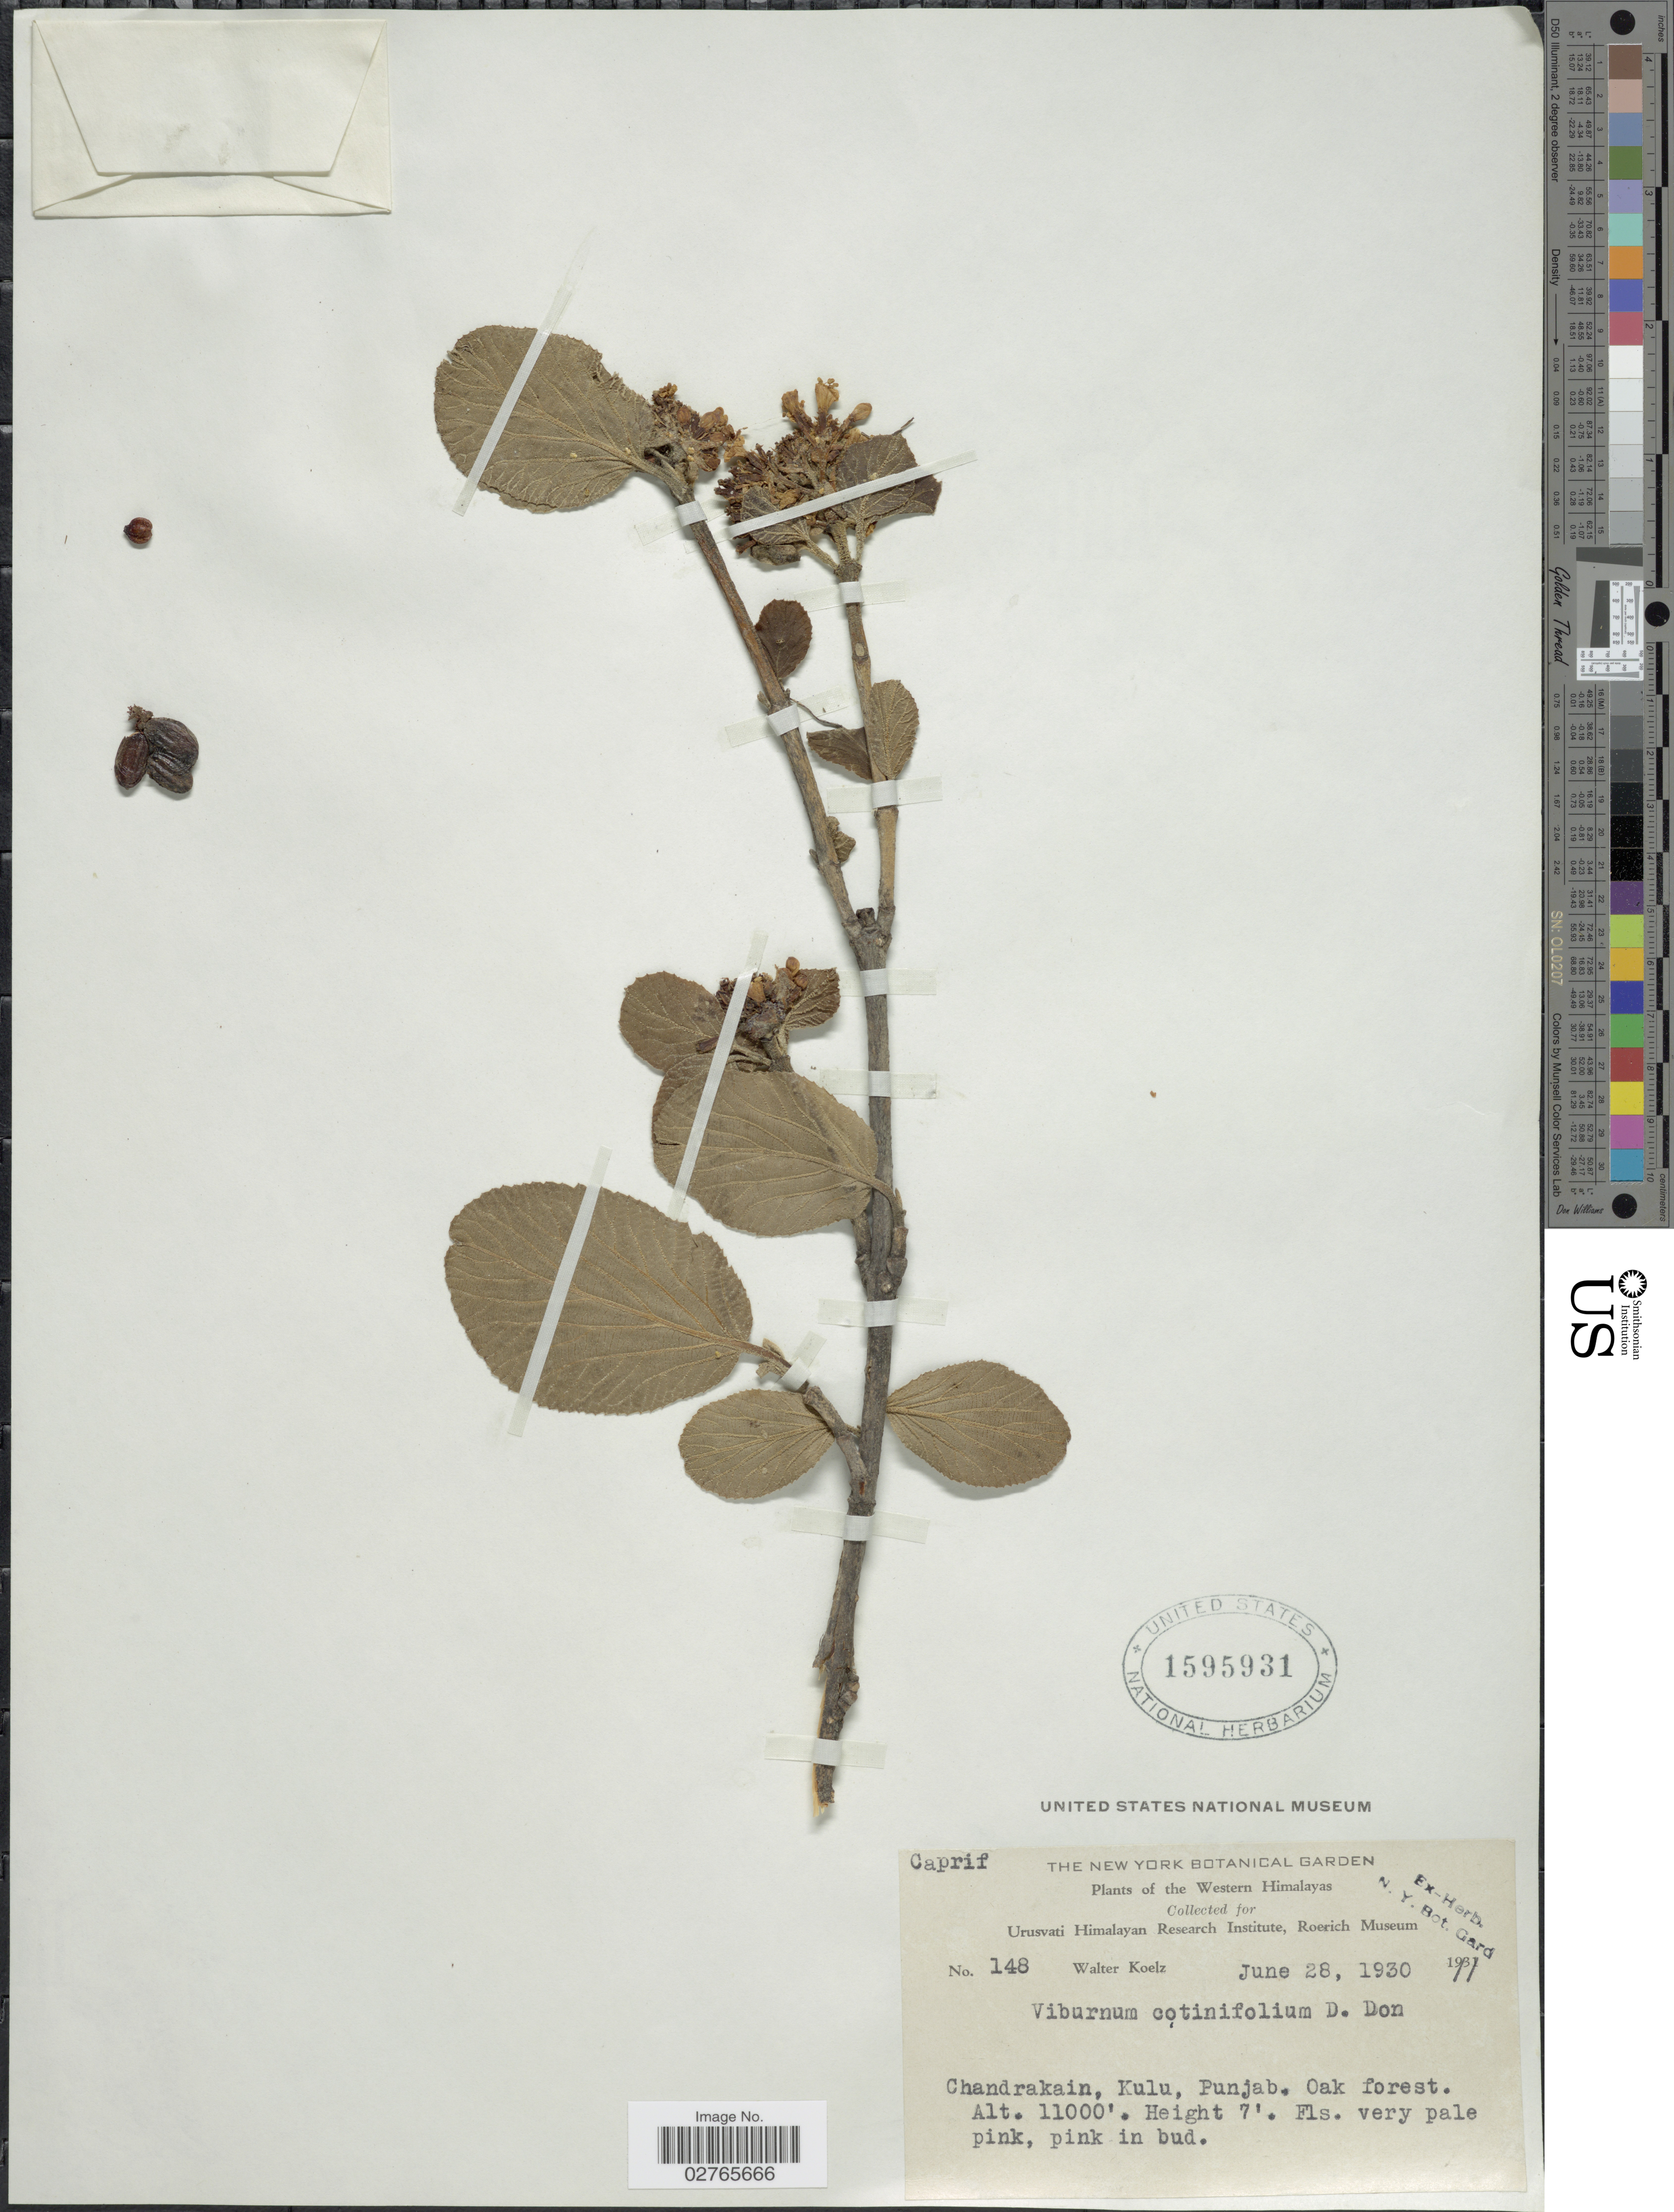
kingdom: Plantae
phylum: Tracheophyta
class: Magnoliopsida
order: Dipsacales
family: Viburnaceae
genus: Viburnum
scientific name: Viburnum cotinifolium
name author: D. Don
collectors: W. N. Koelz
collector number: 148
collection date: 1930-06-28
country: India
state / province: Punjab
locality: Western Himalayas. Chandrakain, Kulu.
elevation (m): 3353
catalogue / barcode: US 1595931